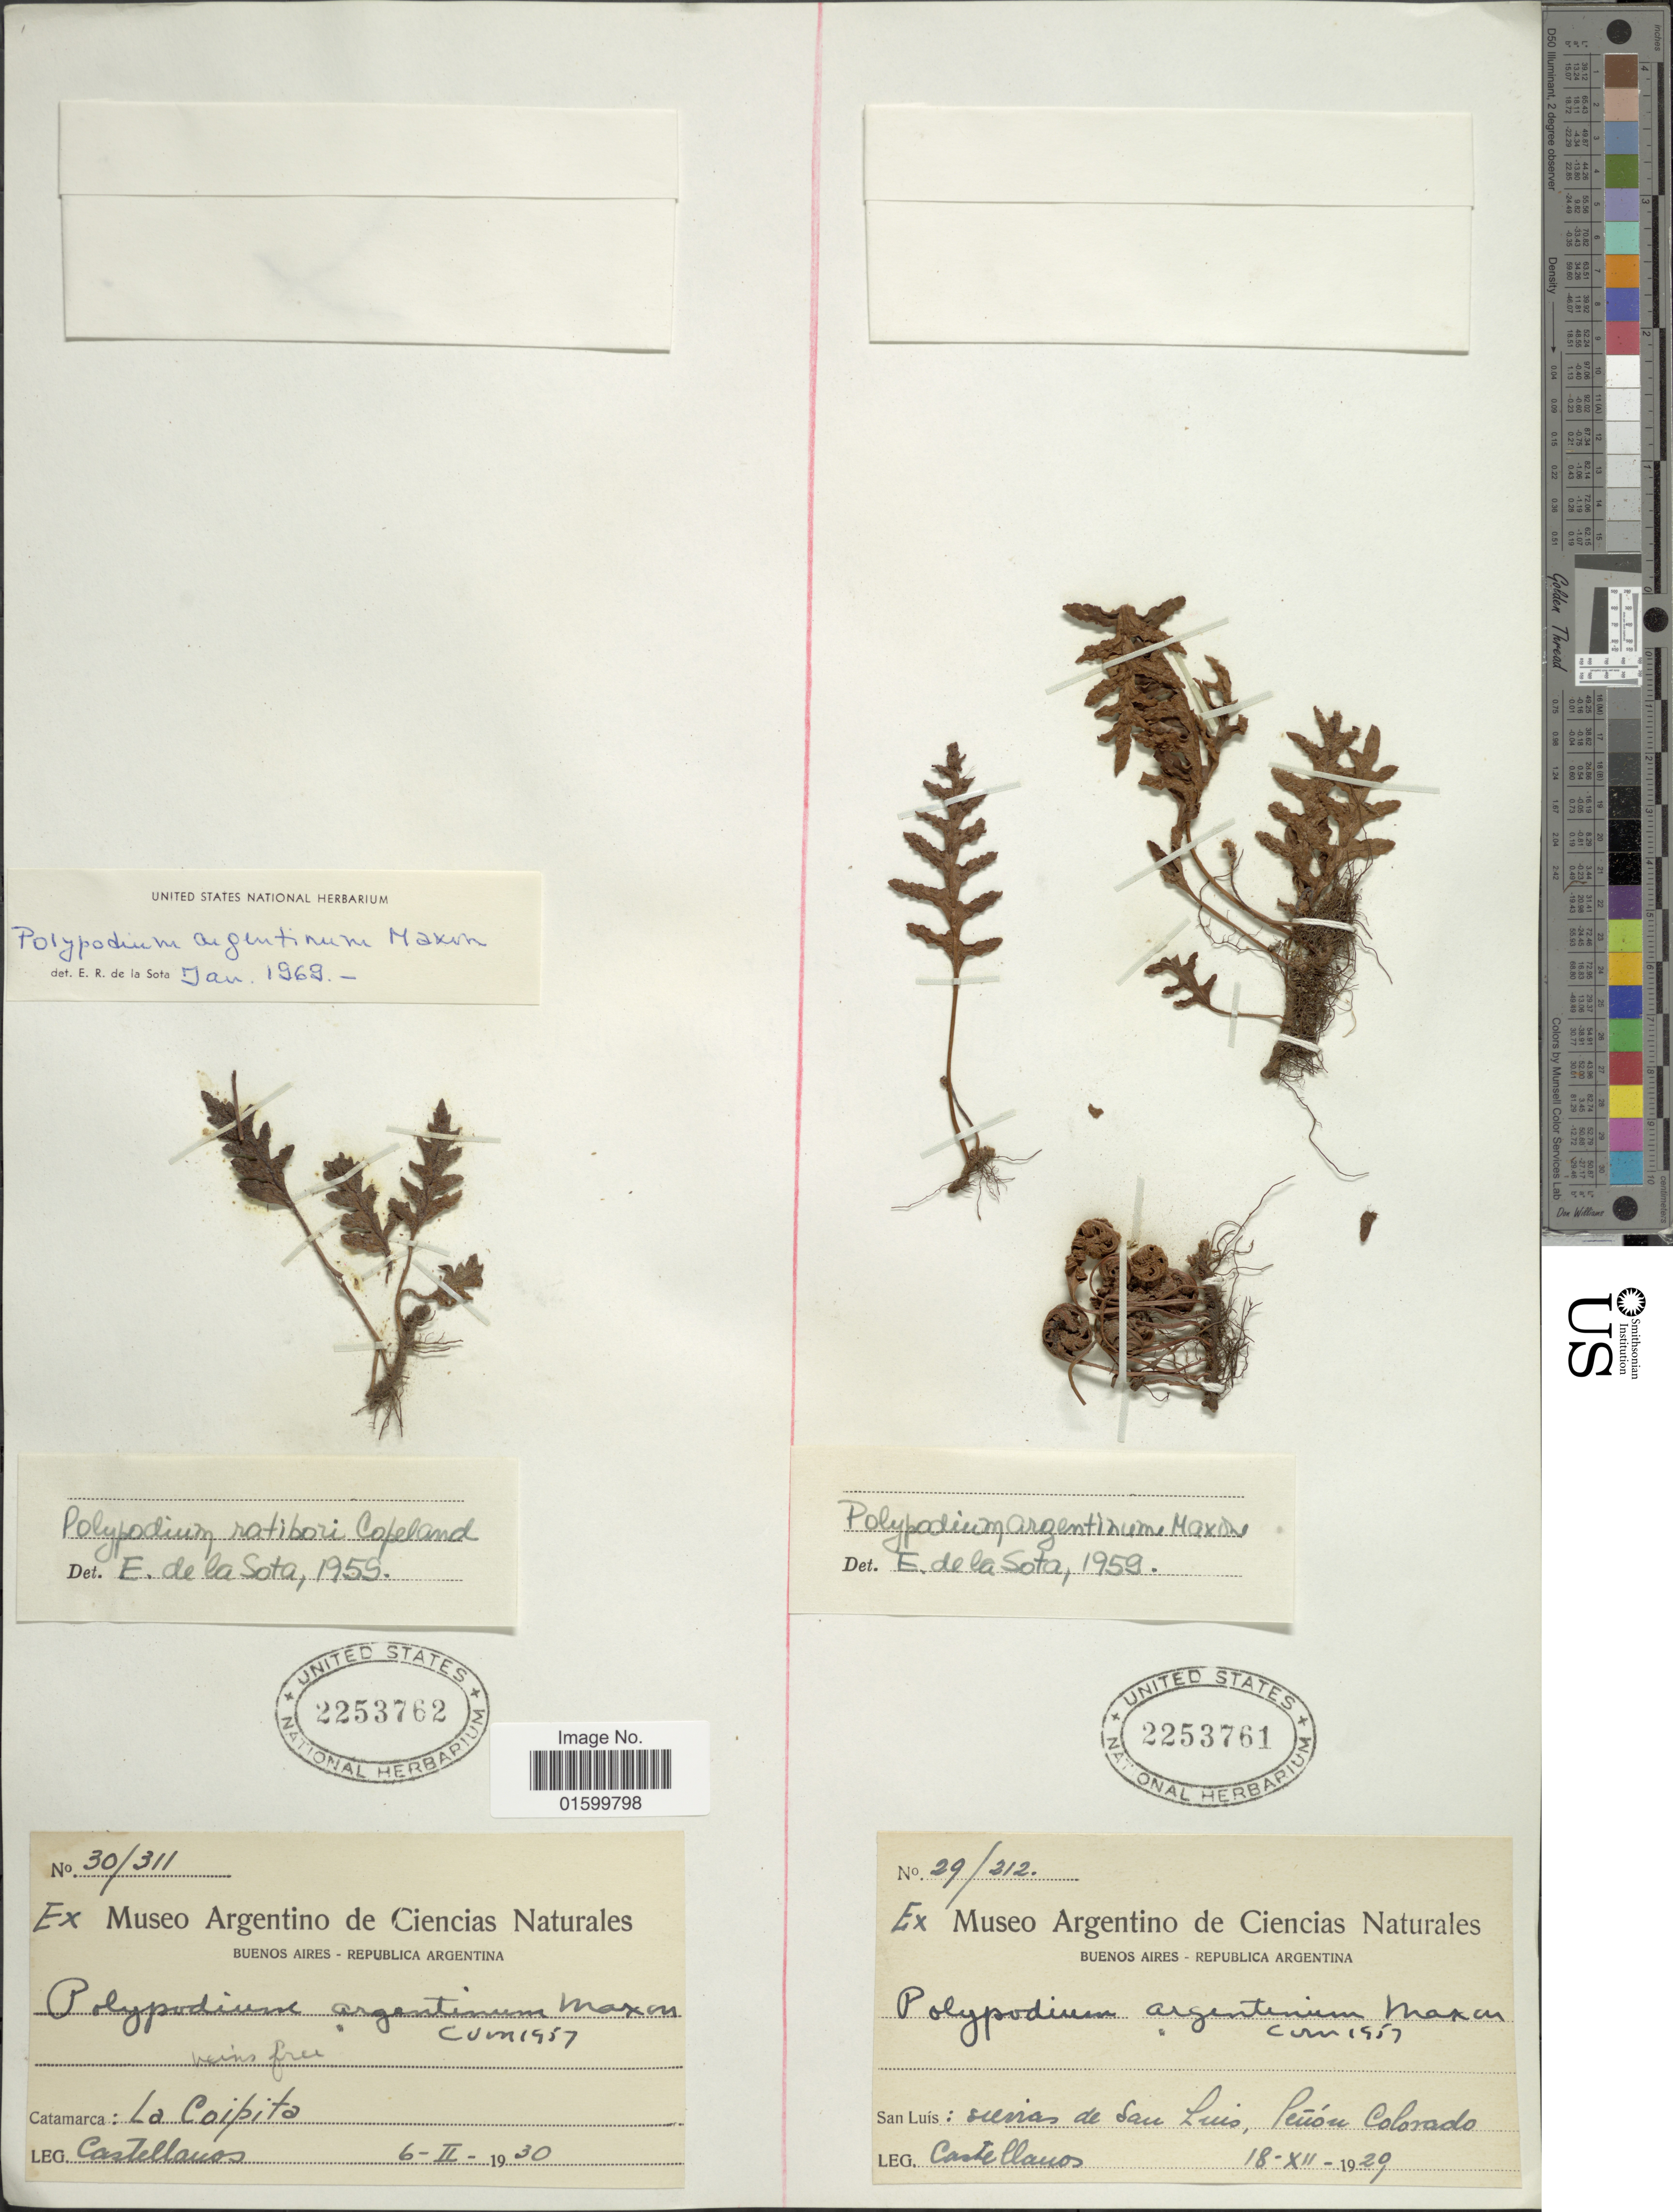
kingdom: Plantae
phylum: Tracheophyta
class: Polypodiopsida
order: Polypodiales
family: Polypodiaceae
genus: Pleopeltis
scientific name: Pleopeltis pinnatifida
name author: Gill.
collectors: -- Castellanos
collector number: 29/212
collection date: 1929-12-18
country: Argentina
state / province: San Luis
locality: San Luis, suerias de San Luis, Penon Colorado.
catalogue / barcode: US 2253761-2